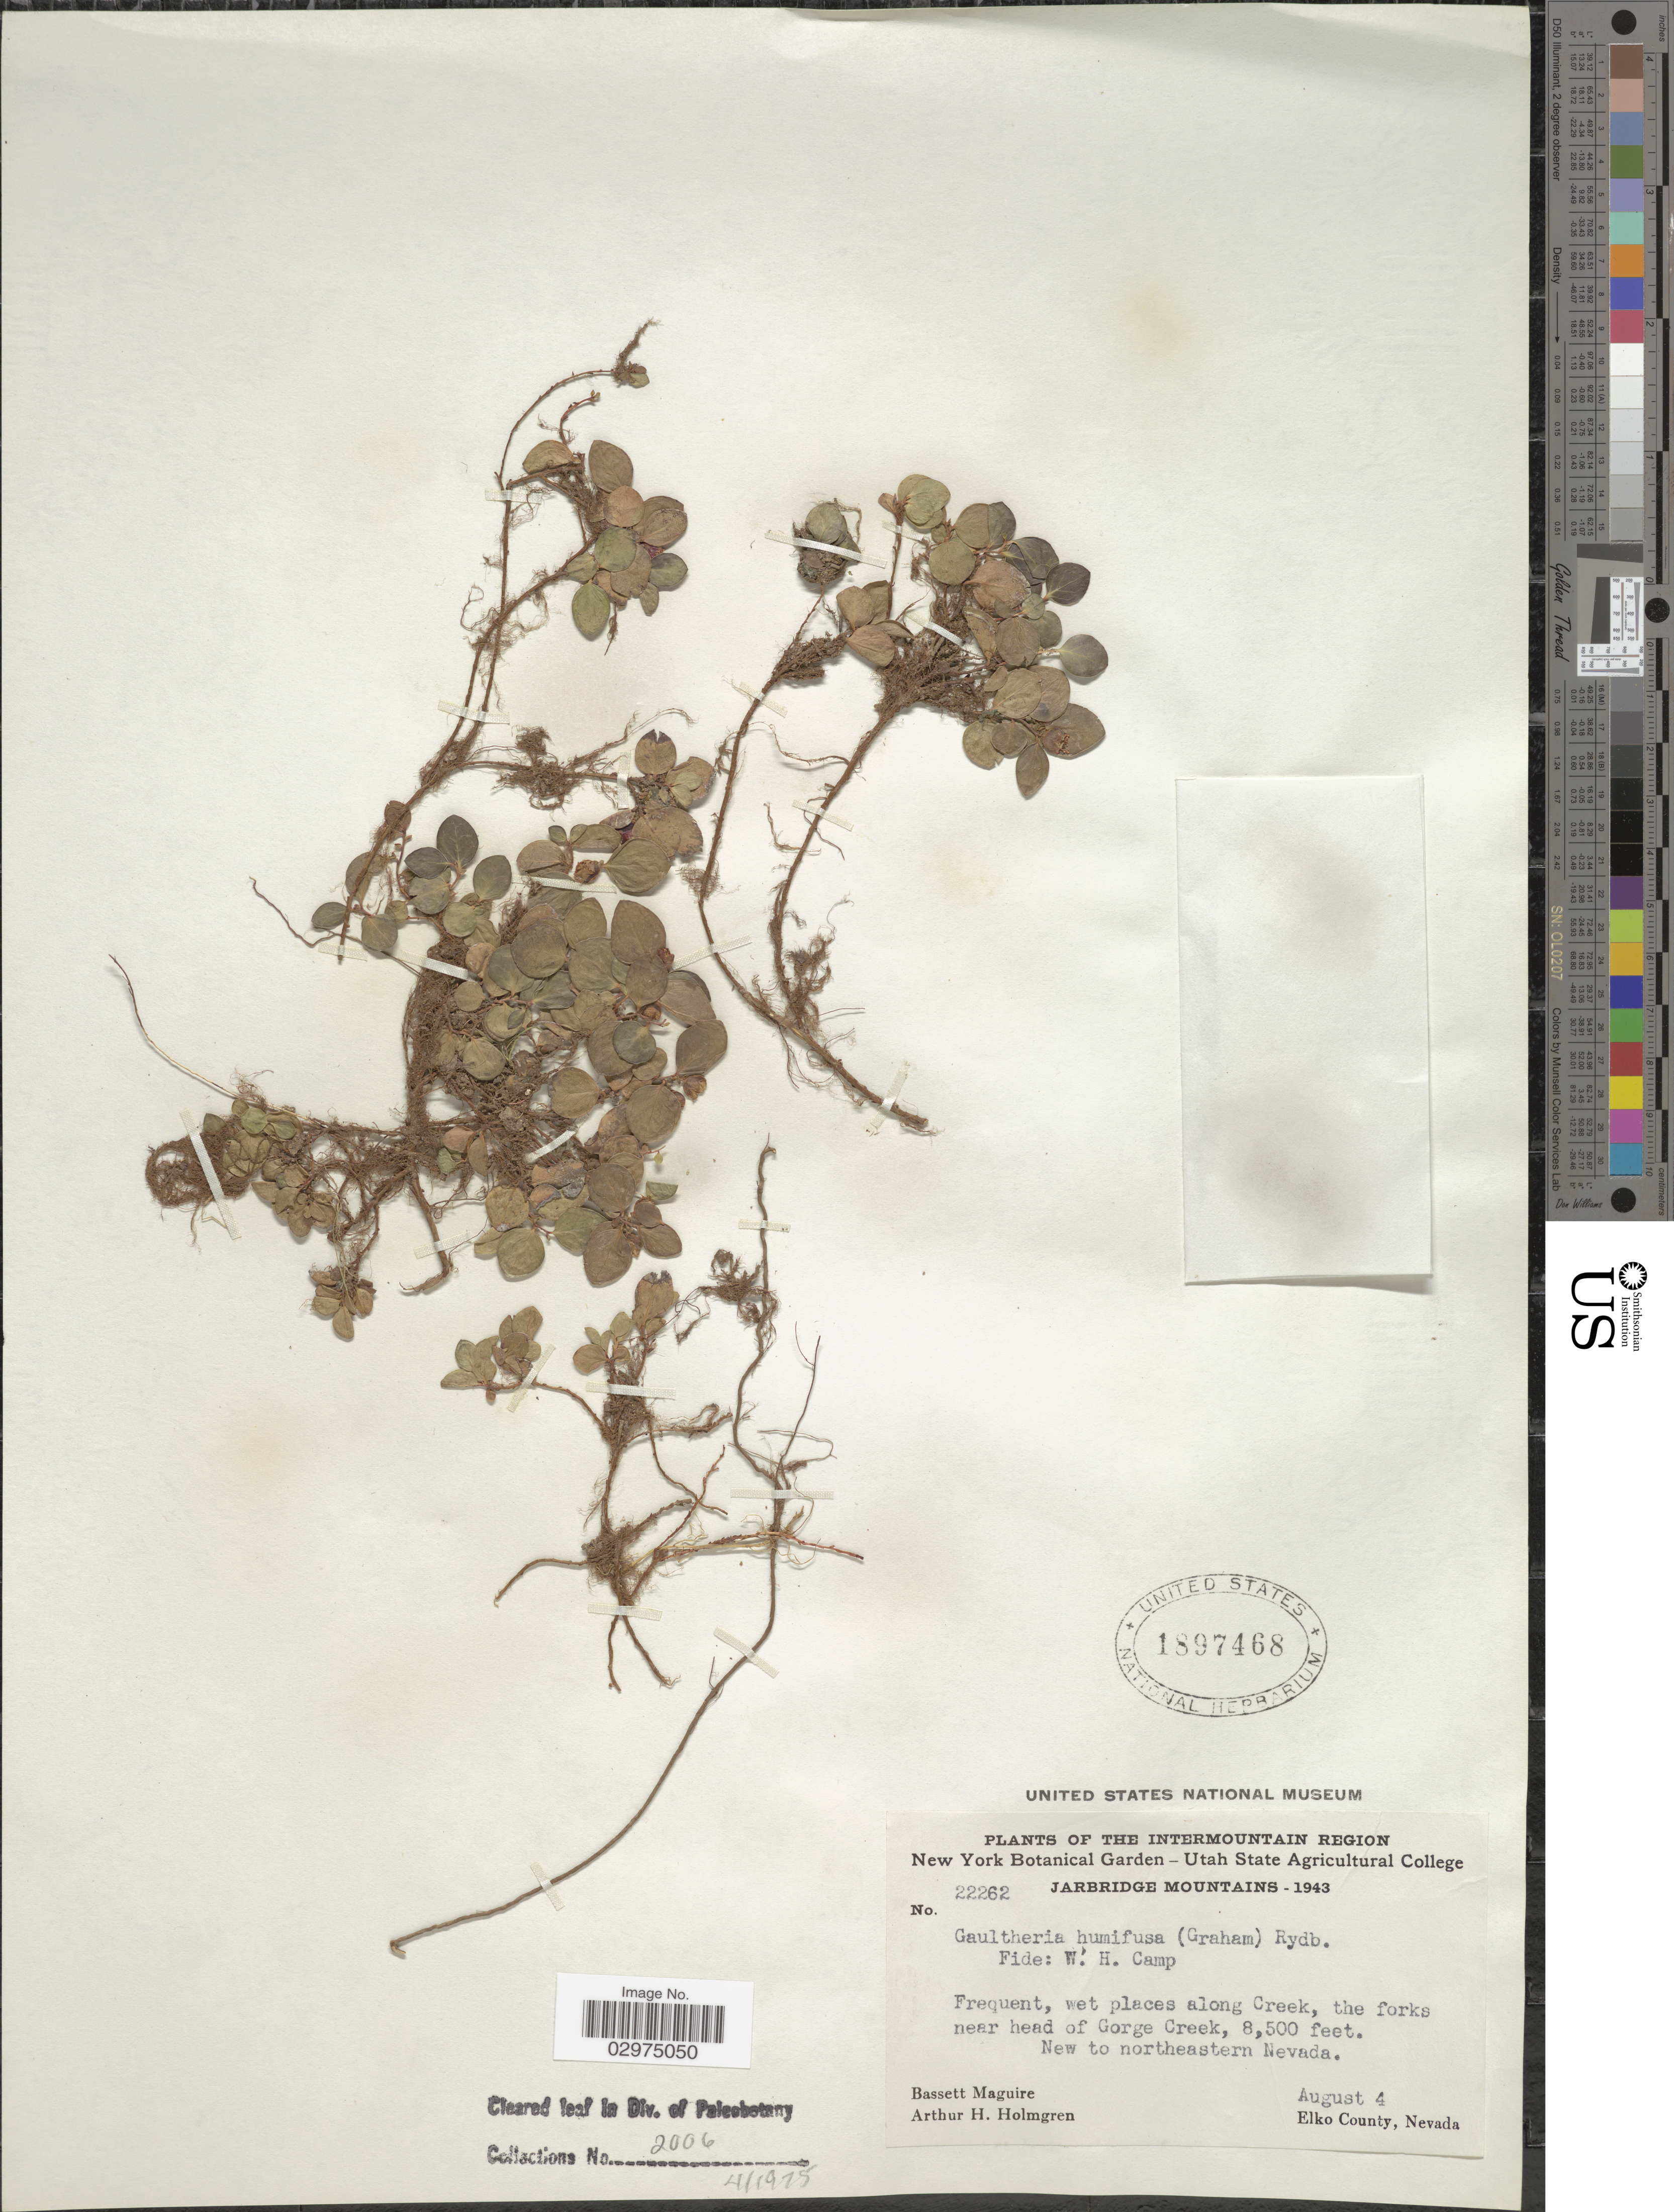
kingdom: Plantae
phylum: Tracheophyta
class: Magnoliopsida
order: Ericales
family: Ericaceae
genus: Gaultheria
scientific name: Gaultheria humifusa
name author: (Graham) Rydb.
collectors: B. Maguire & A. H. Holmgren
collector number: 22262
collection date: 1943-08-04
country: United States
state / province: Nevada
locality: The Intermountain region. Jarbridge Mountains. Wet places along Creek, the forks near head of Gorge Creek. New to northeastern Nevada. Elko County.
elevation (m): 2591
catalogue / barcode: US 1897468